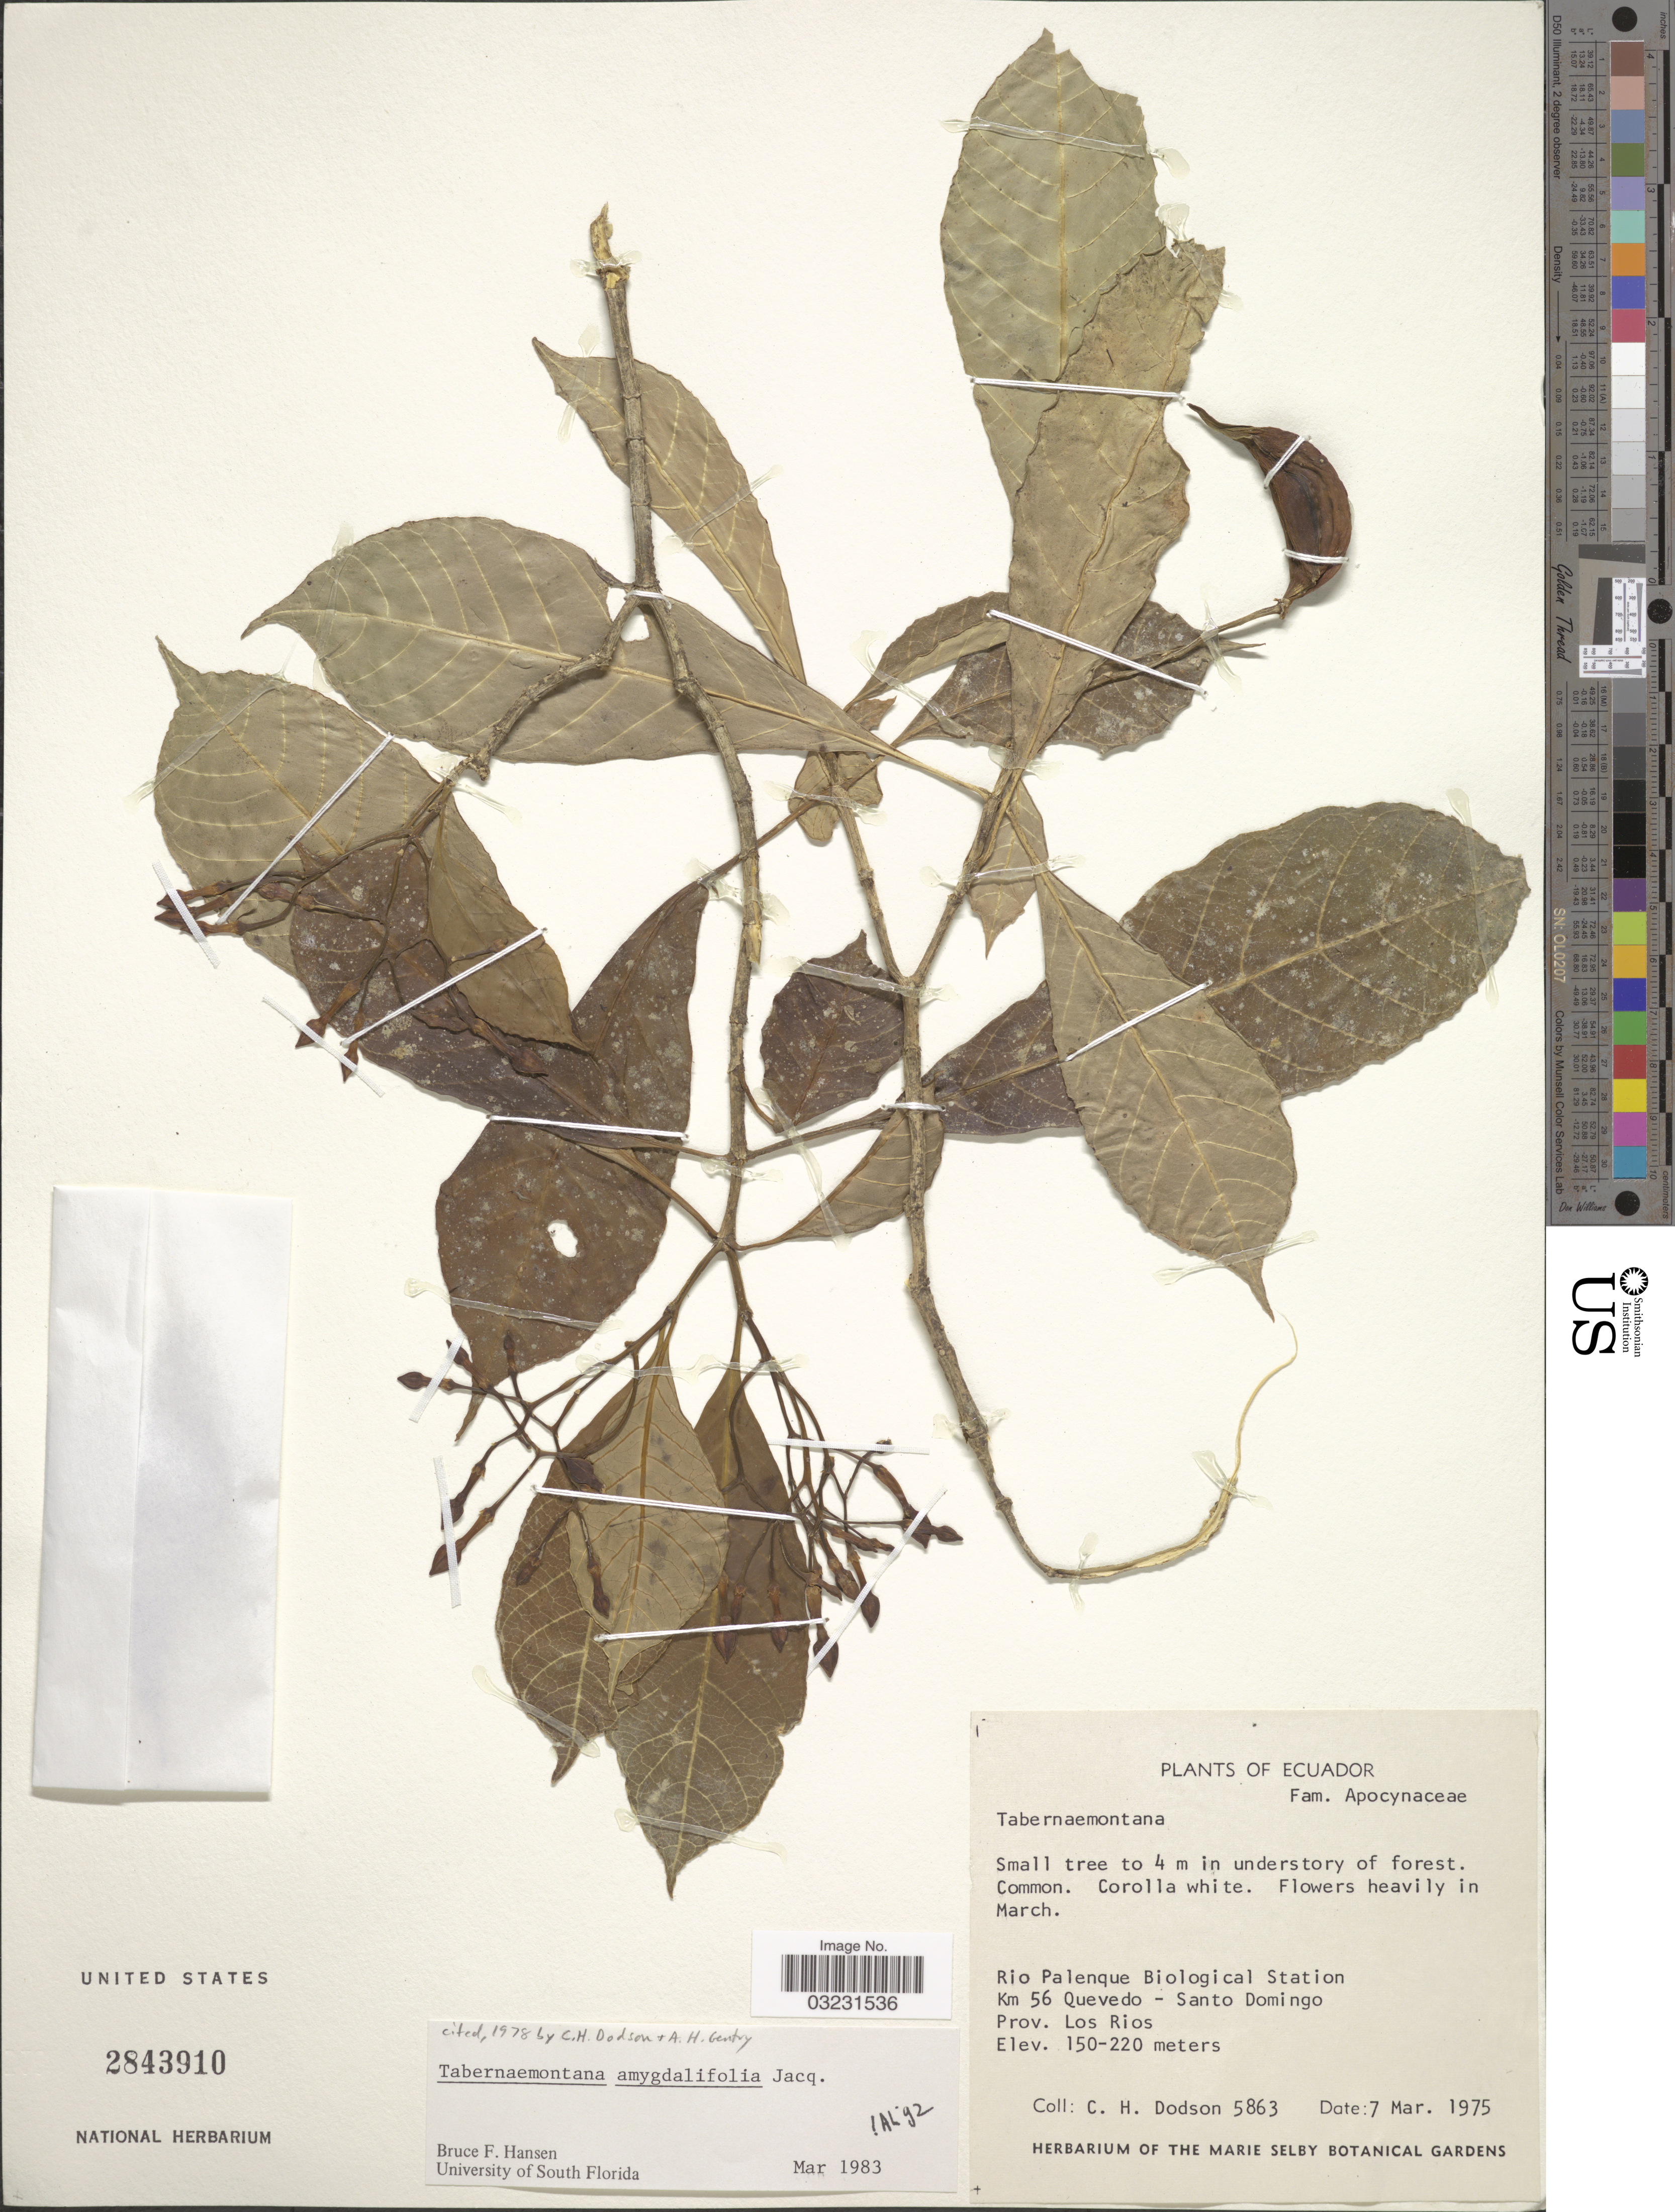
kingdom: Plantae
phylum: Tracheophyta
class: Magnoliopsida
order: Gentianales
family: Apocynaceae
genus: Tabernaemontana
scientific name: Tabernaemontana amygdalifolia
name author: Jacq.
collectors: C. H. Dodson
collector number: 5863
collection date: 1975-03-07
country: Ecuador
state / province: Los Ríos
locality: Rio Palenque Biological Station. Km 56 Quevedo - Santo Domingo.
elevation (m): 150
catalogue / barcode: US 2843910